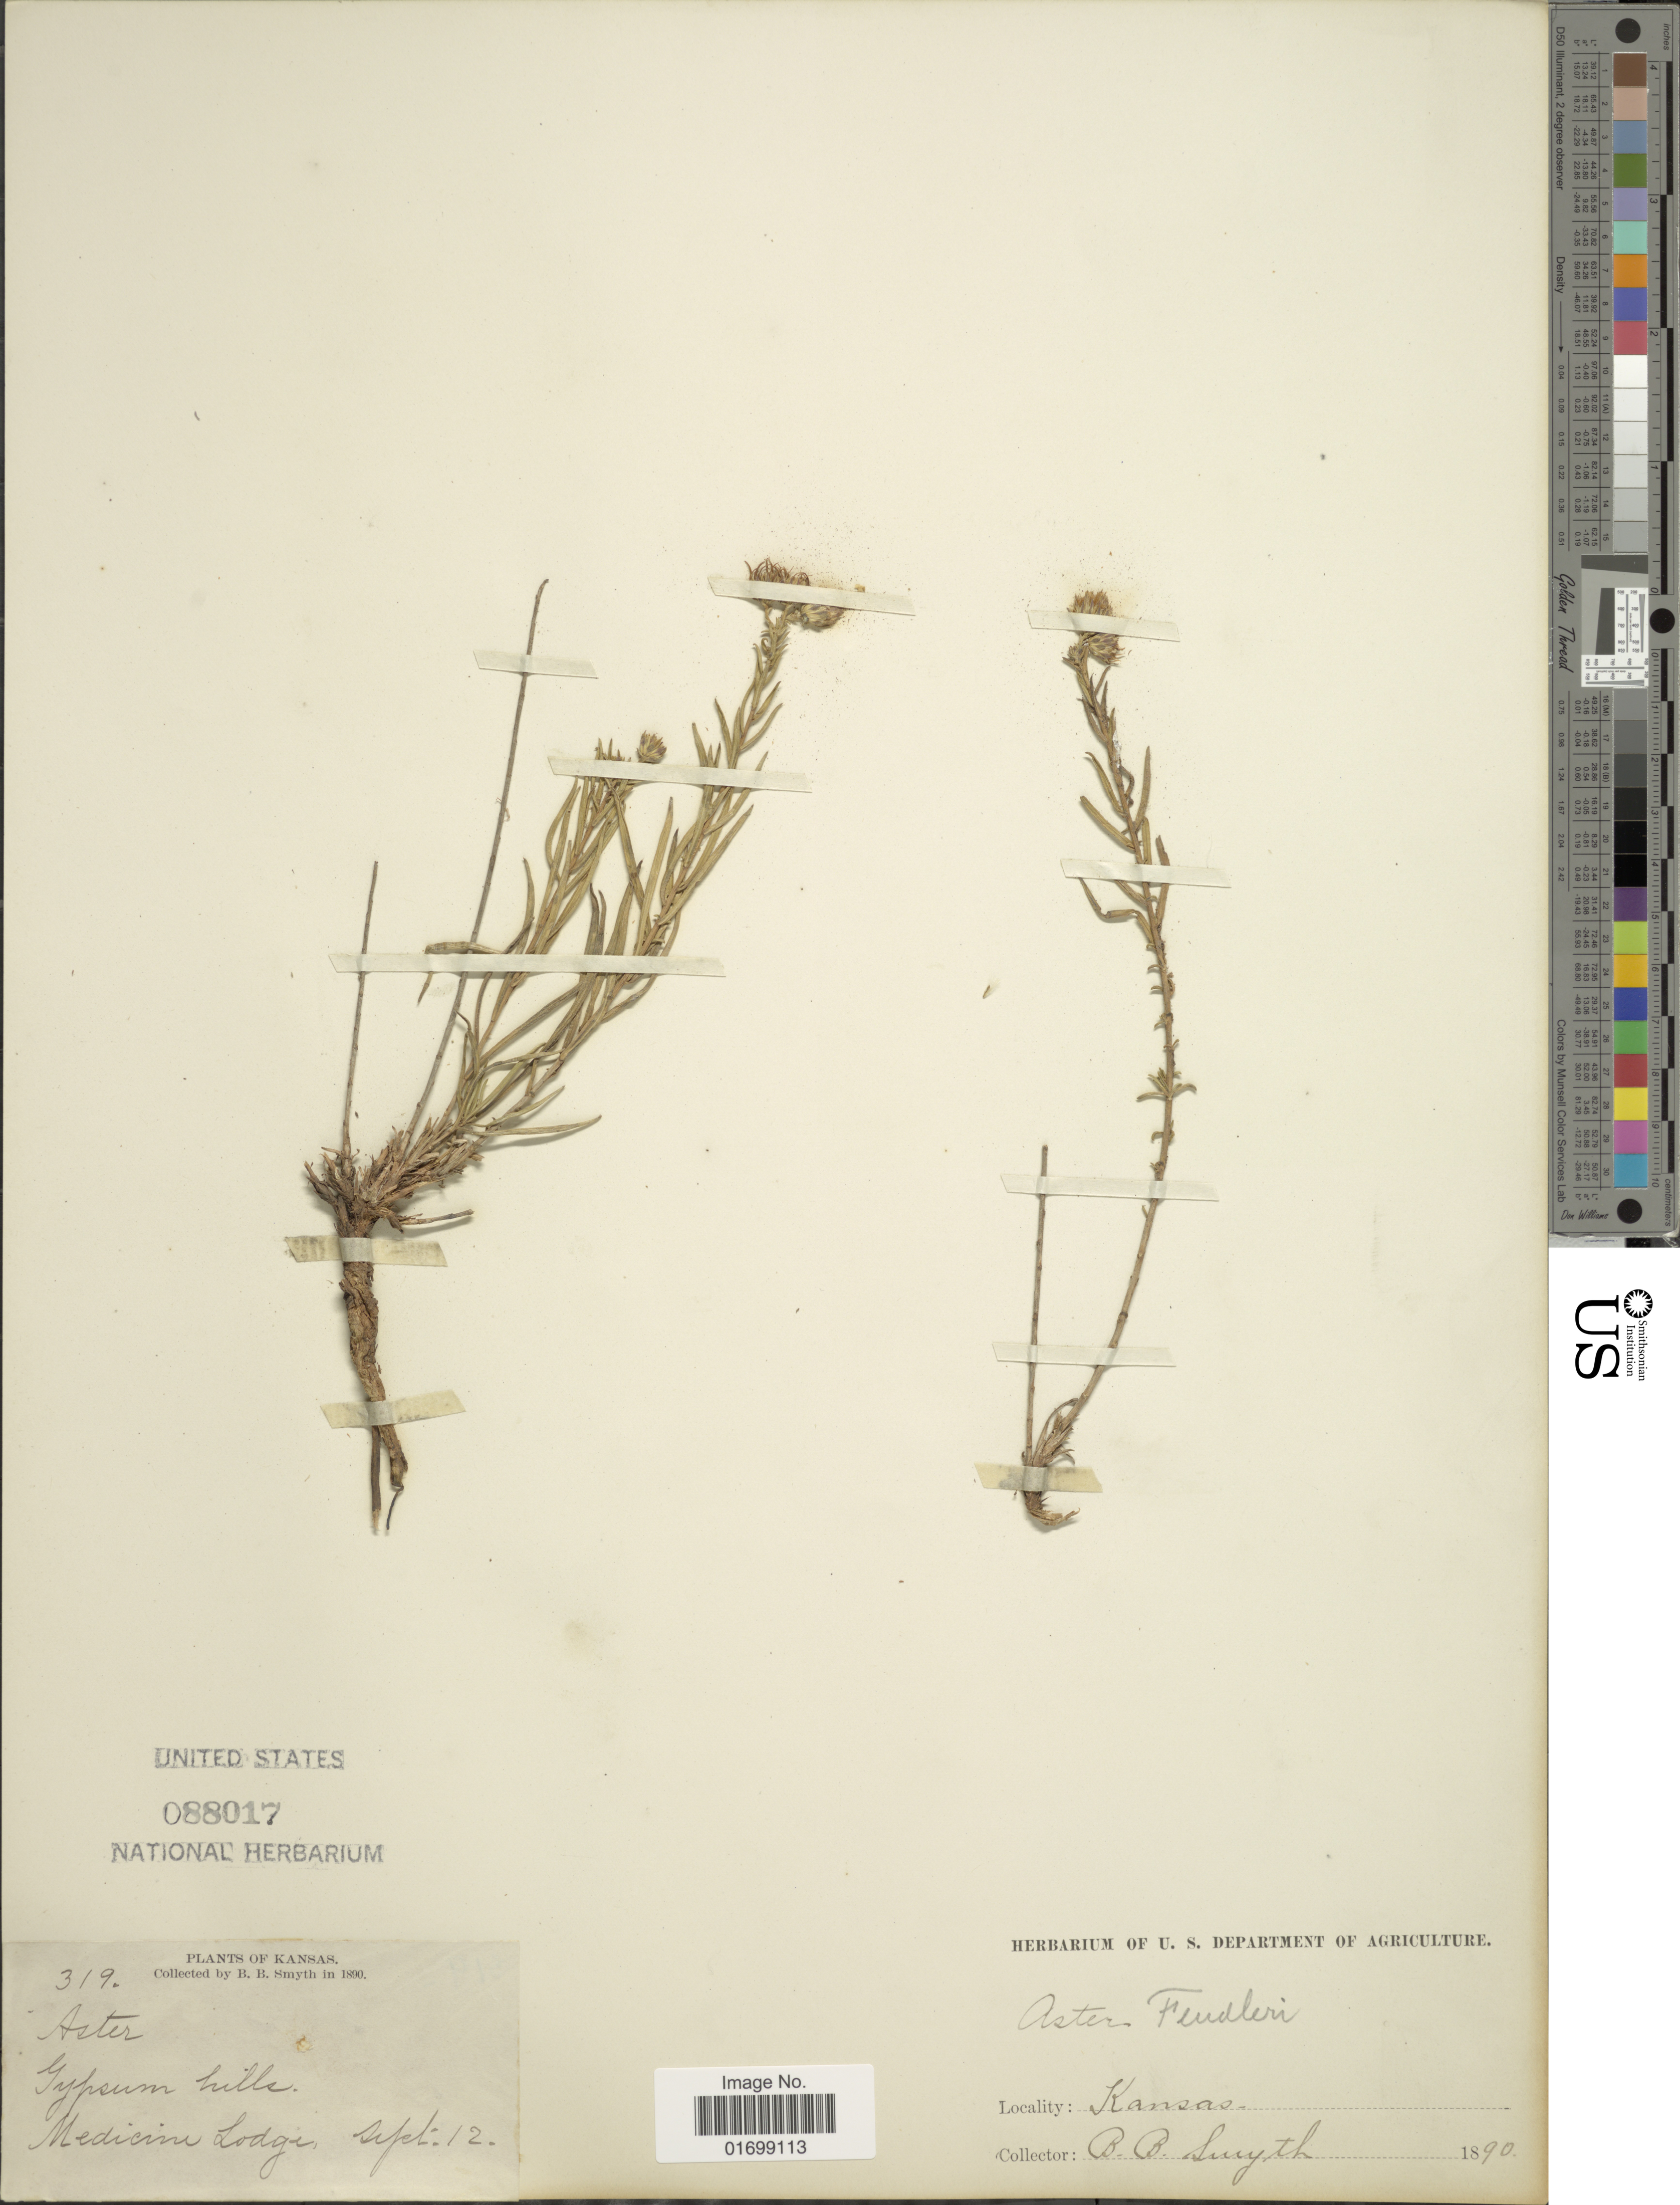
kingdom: Plantae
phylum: Tracheophyta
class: Magnoliopsida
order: Asterales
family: Asteraceae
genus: Symphyotrichum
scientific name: Symphyotrichum fendleri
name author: (A. Gray) G.L. Nesom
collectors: B. Smyth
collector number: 319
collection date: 1890-09-12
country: United States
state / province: Kansas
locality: Gypsum hills, Medicine Lodge.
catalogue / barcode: US 88017